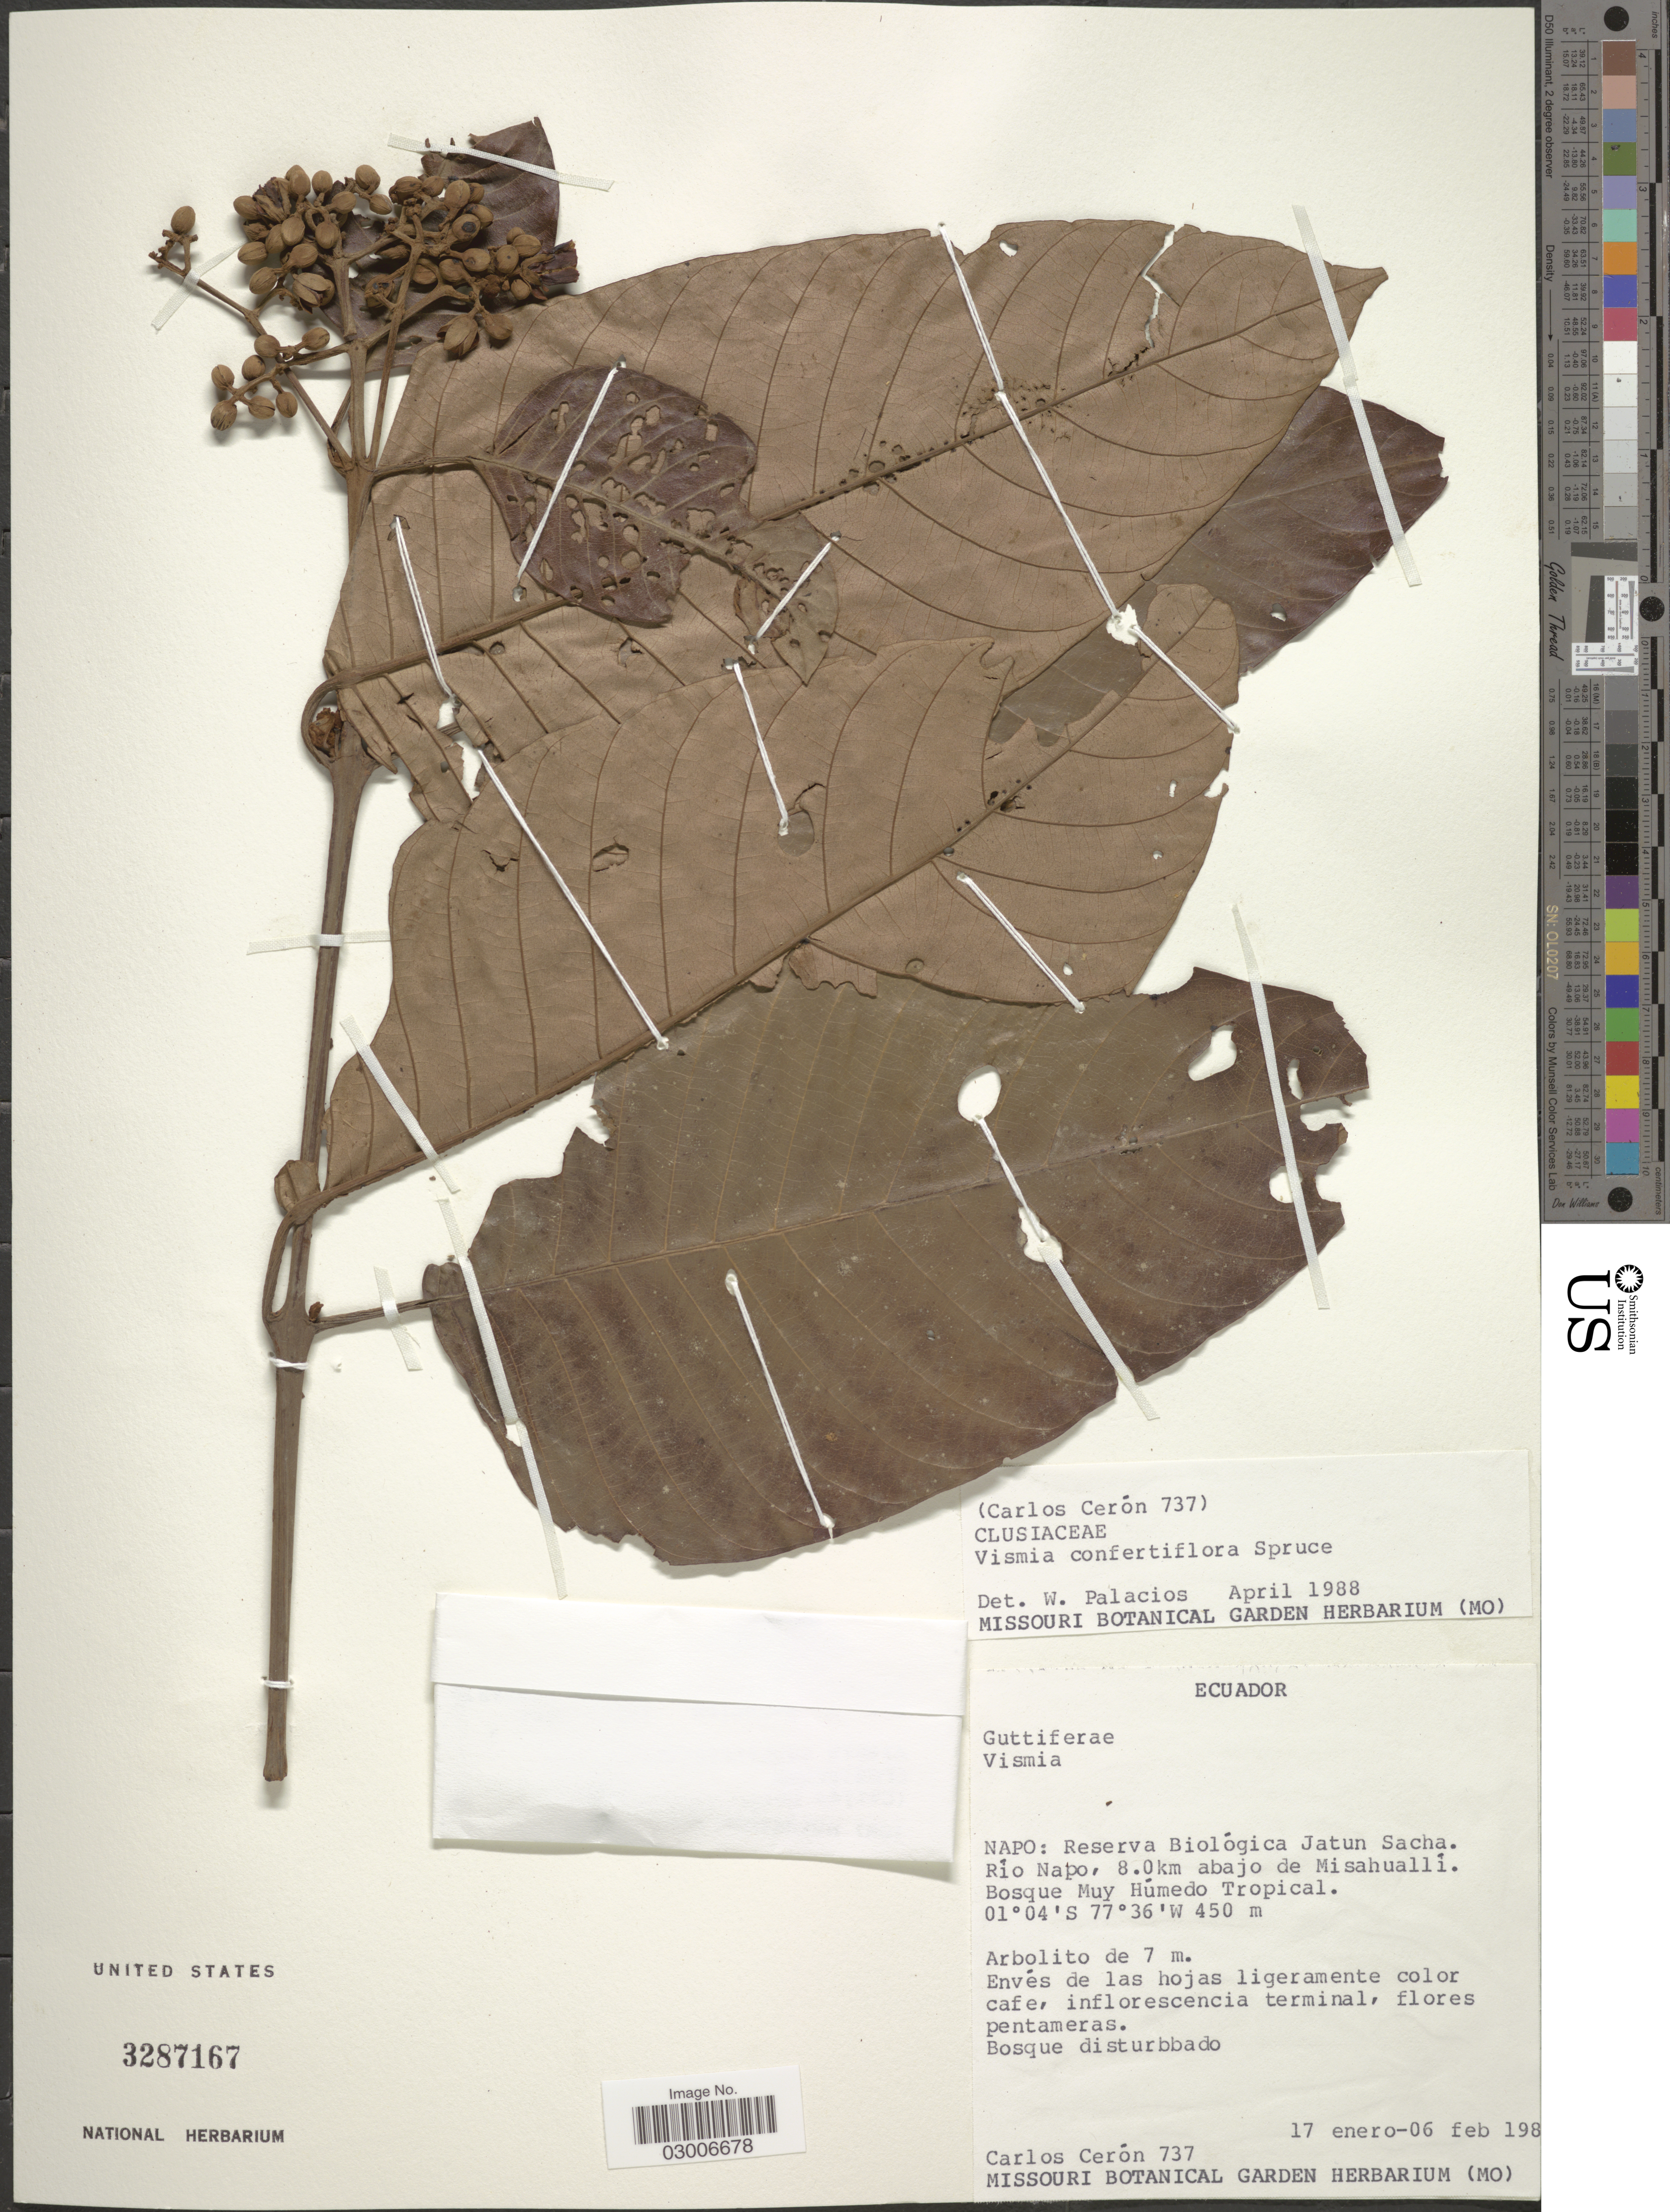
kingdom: Plantae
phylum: Tracheophyta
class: Magnoliopsida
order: Malpighiales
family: Hypericaceae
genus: Vismia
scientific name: Vismia confertiflora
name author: Spruce ex Reichardt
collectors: C. E. Cerón M.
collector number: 737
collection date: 1980-01-17/1980-02-06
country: Ecuador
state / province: Napo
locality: Reserva Biológica Jatun Sacha, Río Napo, 8.0 km abajo de Misahualli.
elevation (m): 450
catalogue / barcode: US 3287167